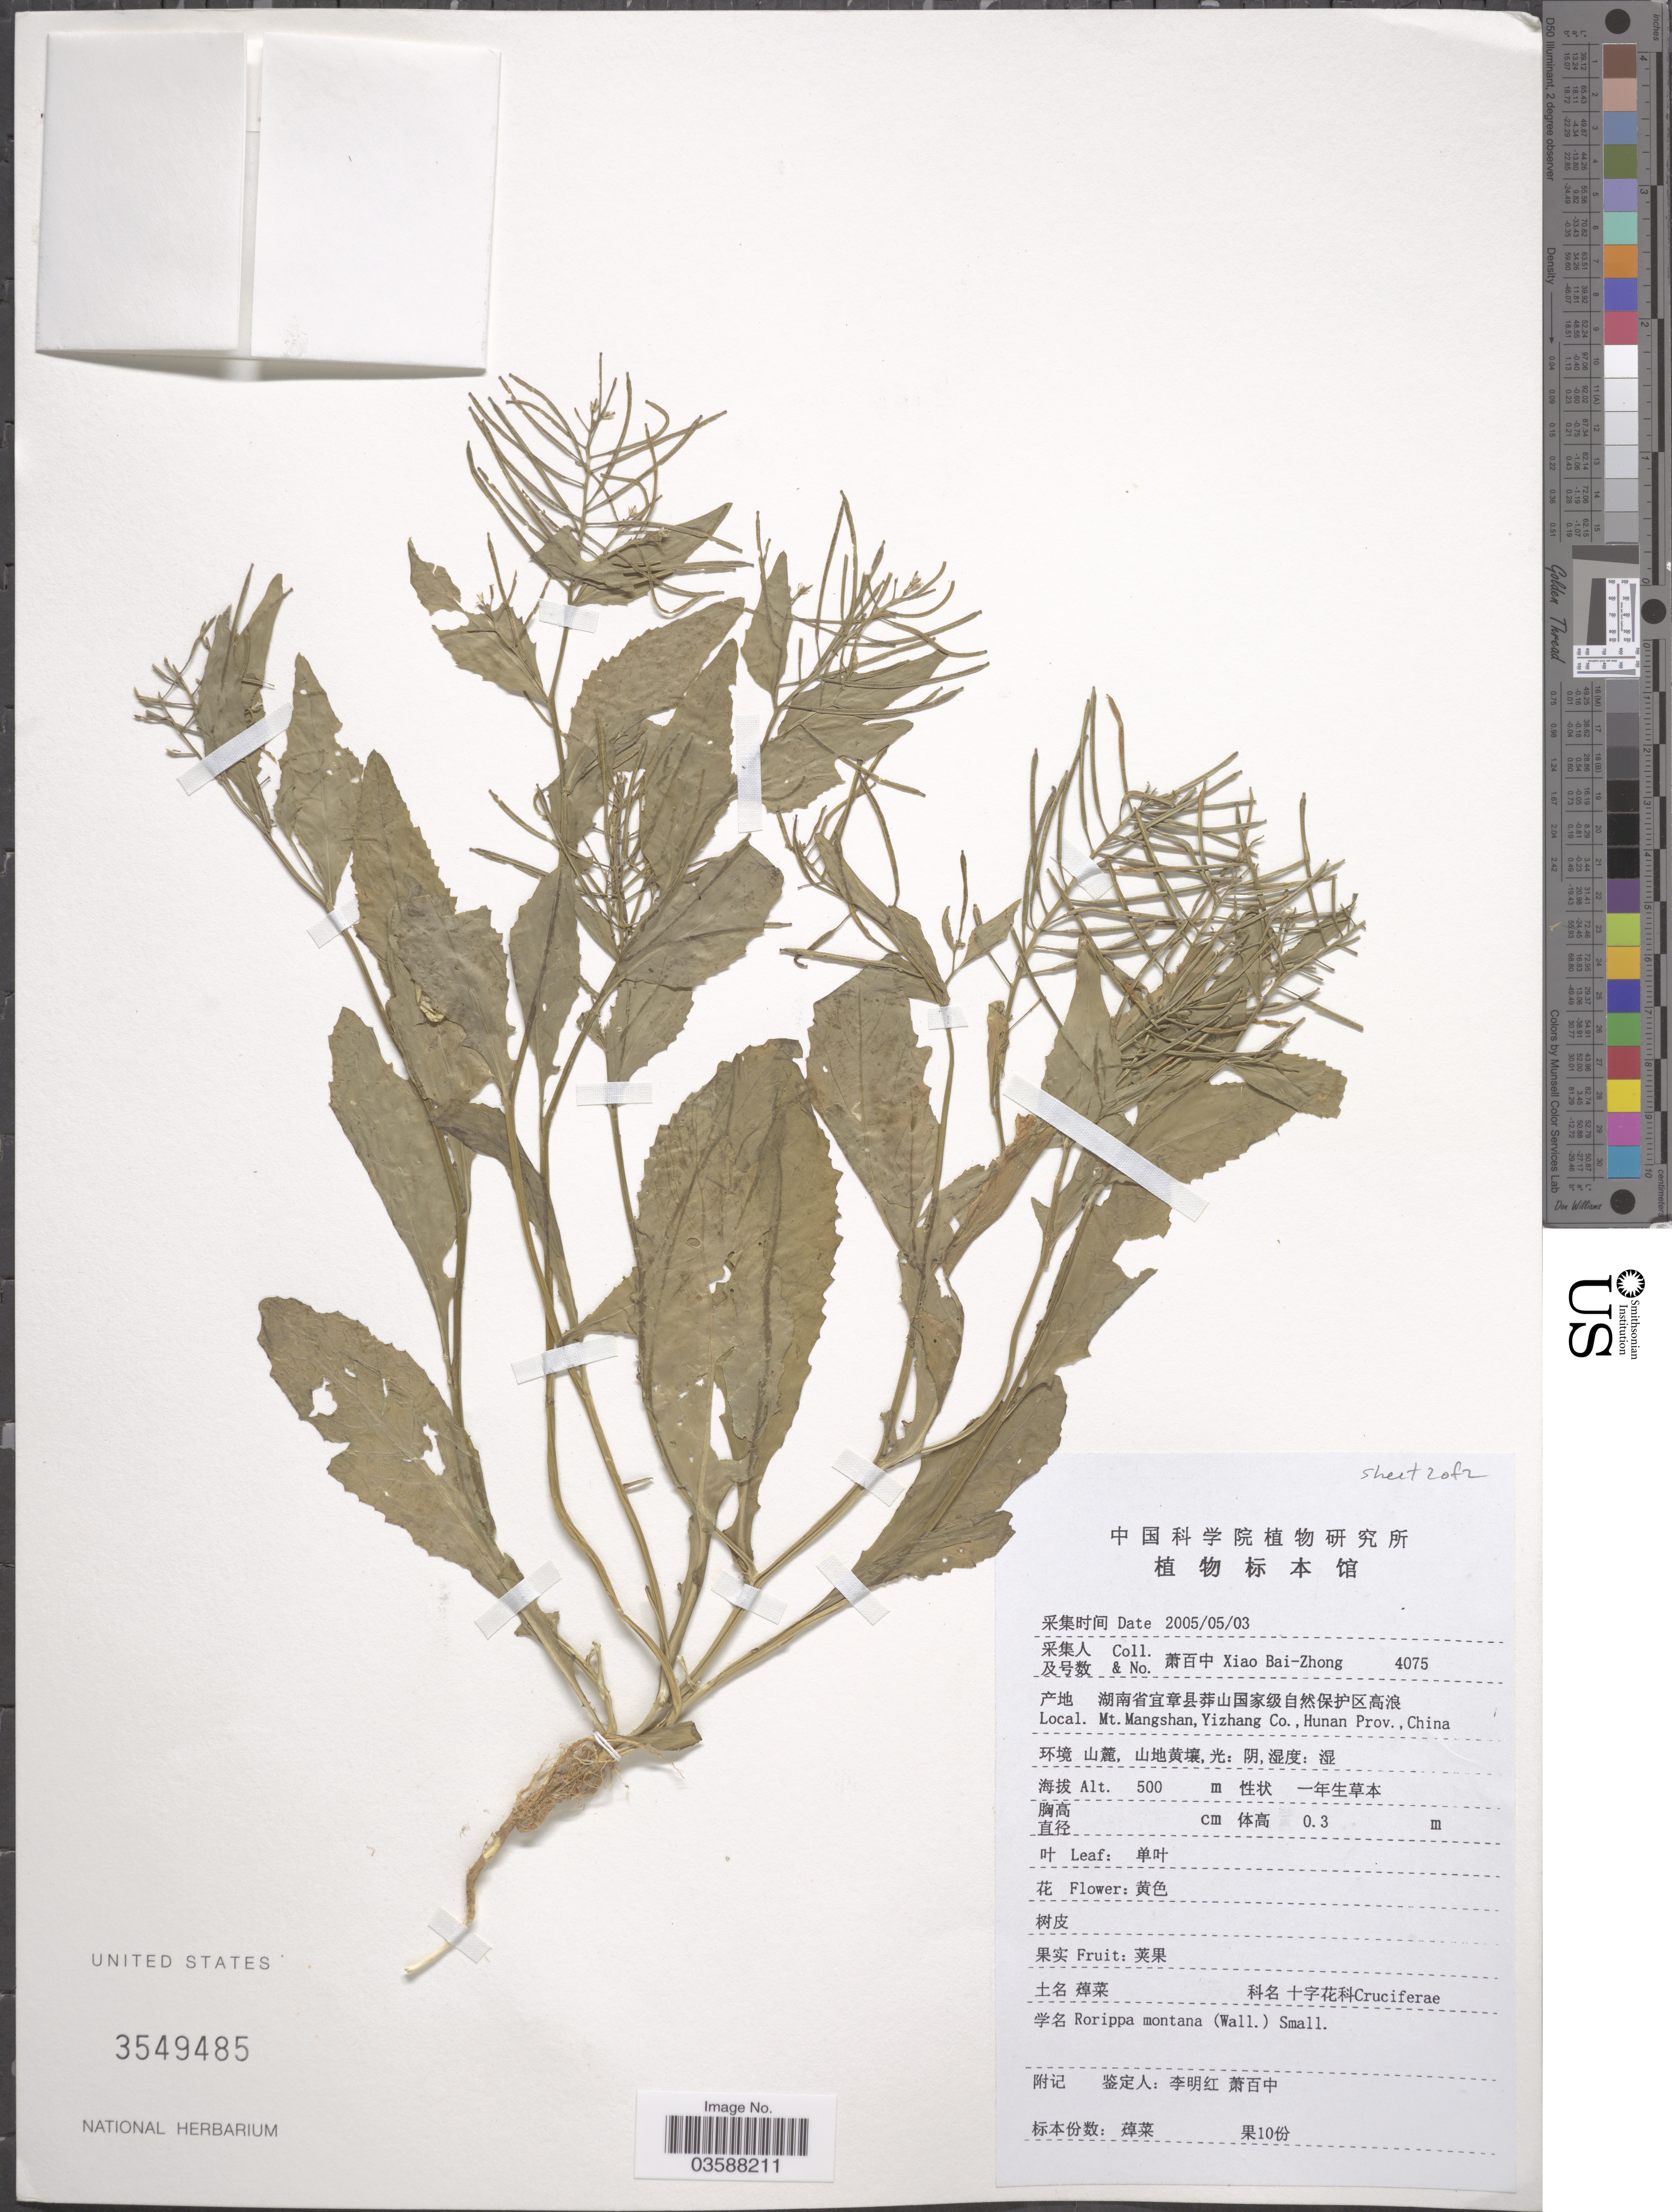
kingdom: Plantae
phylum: Tracheophyta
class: Magnoliopsida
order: Brassicales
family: Brassicaceae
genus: Rorippa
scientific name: Rorippa indica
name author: (L.) Hiern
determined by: Strong, M. T., (US), Smithsonian Institution - National Museum of Natural History (UNITED STATES)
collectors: B. Z. Xiao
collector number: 4075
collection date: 2005-05-03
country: China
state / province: Hunan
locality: Mt. Mangshan, Yizhang Co. X.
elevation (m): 500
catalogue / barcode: US 3549485